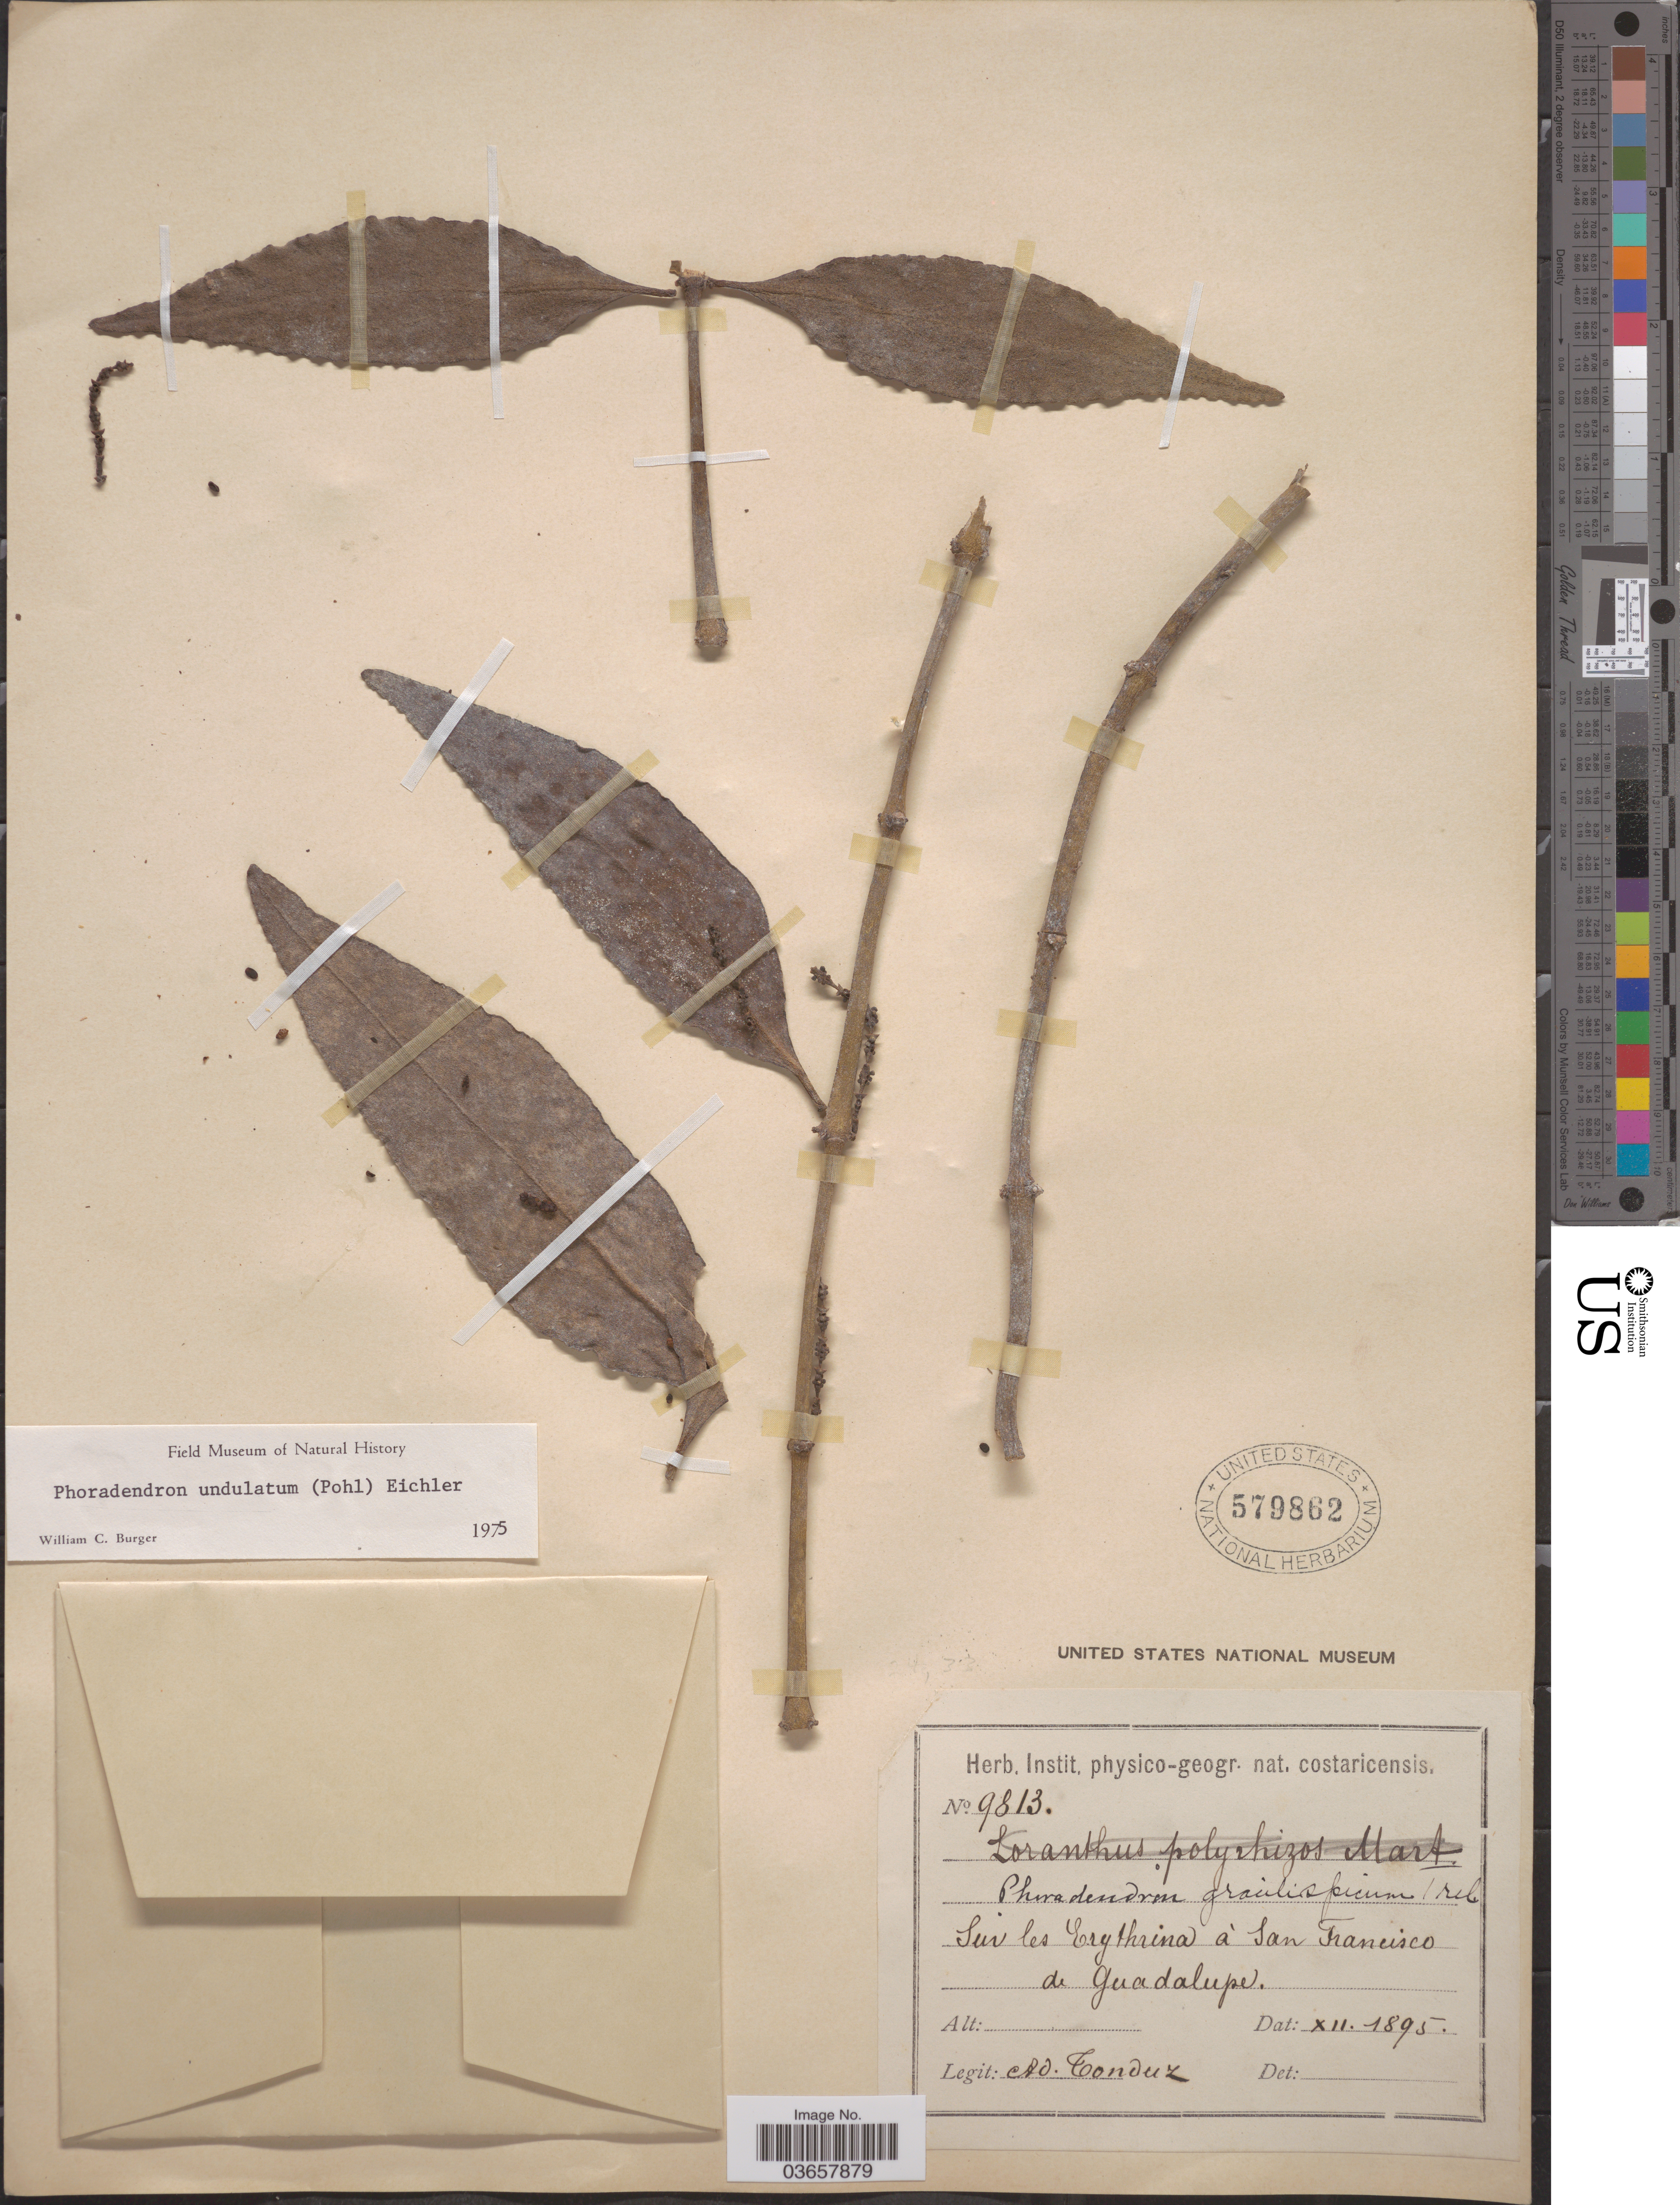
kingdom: Plantae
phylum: Tracheophyta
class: Magnoliopsida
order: Santalales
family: Viscaceae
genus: Phoradendron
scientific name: Phoradendron undulatum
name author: (Pohl ex DC.) Eichler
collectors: A. Tonduz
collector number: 9813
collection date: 1895-12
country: Costa Rica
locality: Sur les Erythrina á San Francisco de Guadalupe.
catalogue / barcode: US 579862